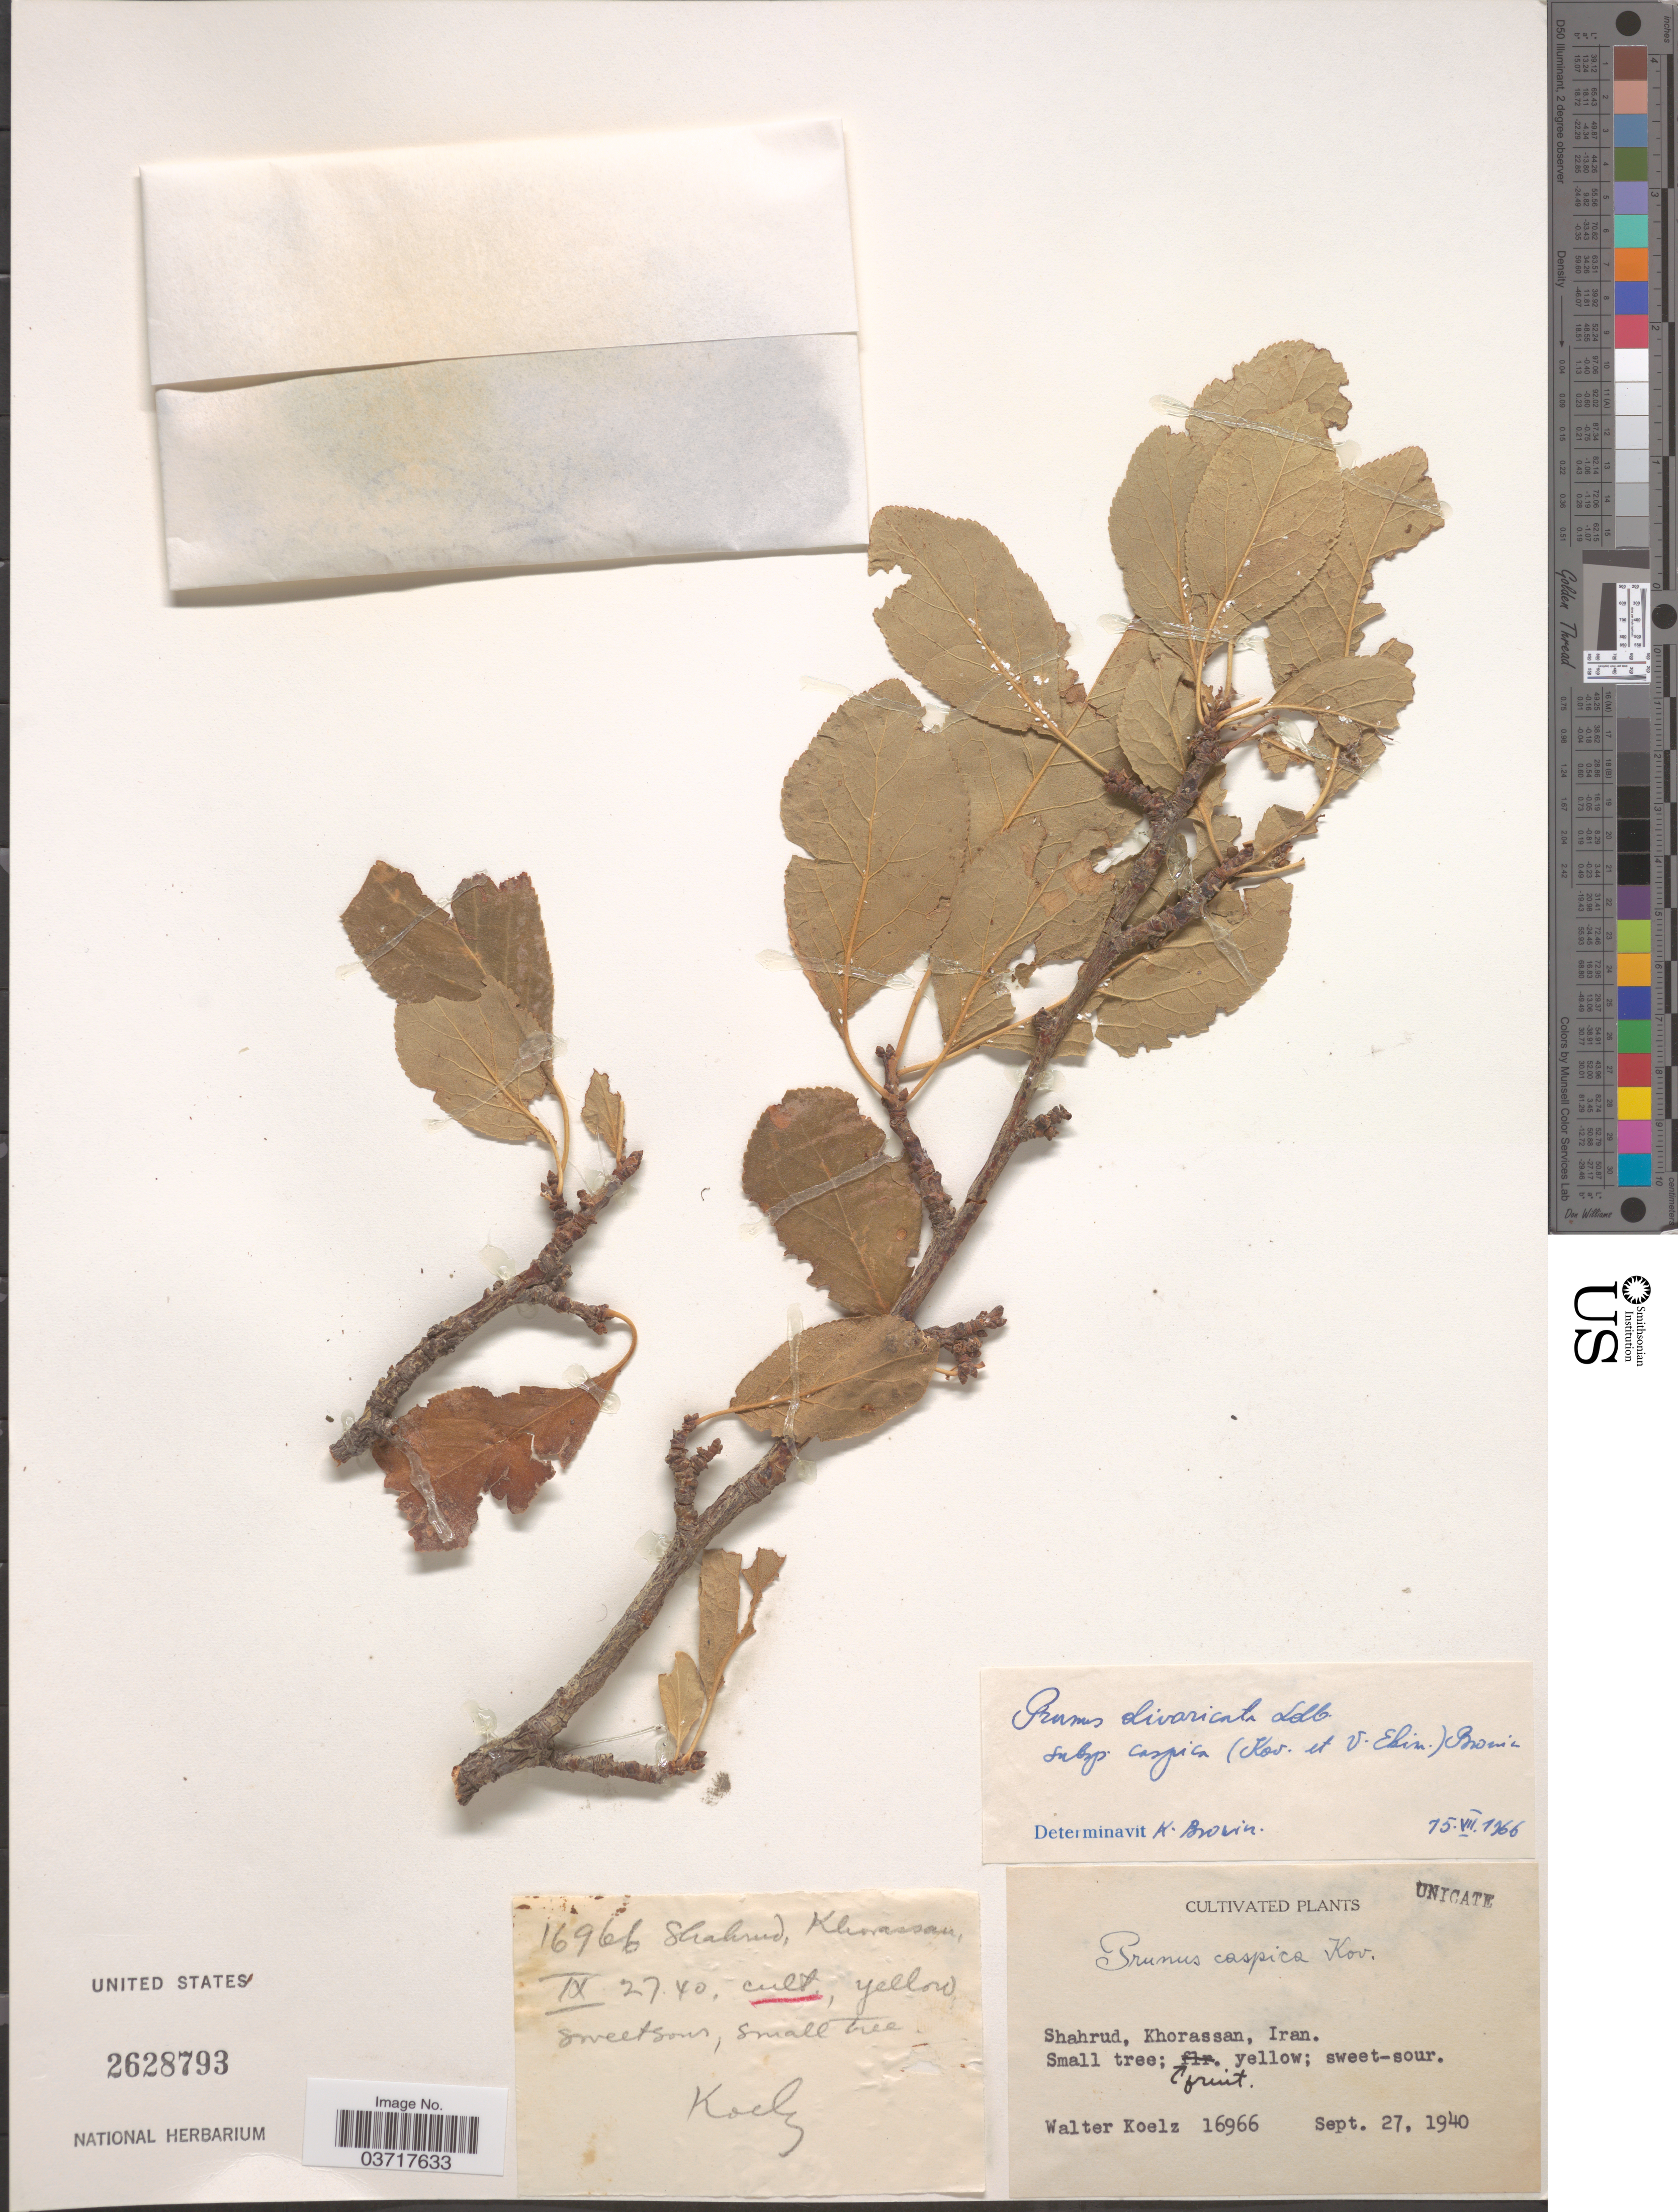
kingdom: Plantae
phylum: Tracheophyta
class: Magnoliopsida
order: Rosales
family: Rosaceae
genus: Prunus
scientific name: Prunus divaricata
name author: Ledeb.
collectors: W. N. Koelz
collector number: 16966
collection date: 1940-09-27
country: Iran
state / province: Khorasan [obsolete]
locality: Shahrud.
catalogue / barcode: US 2628793